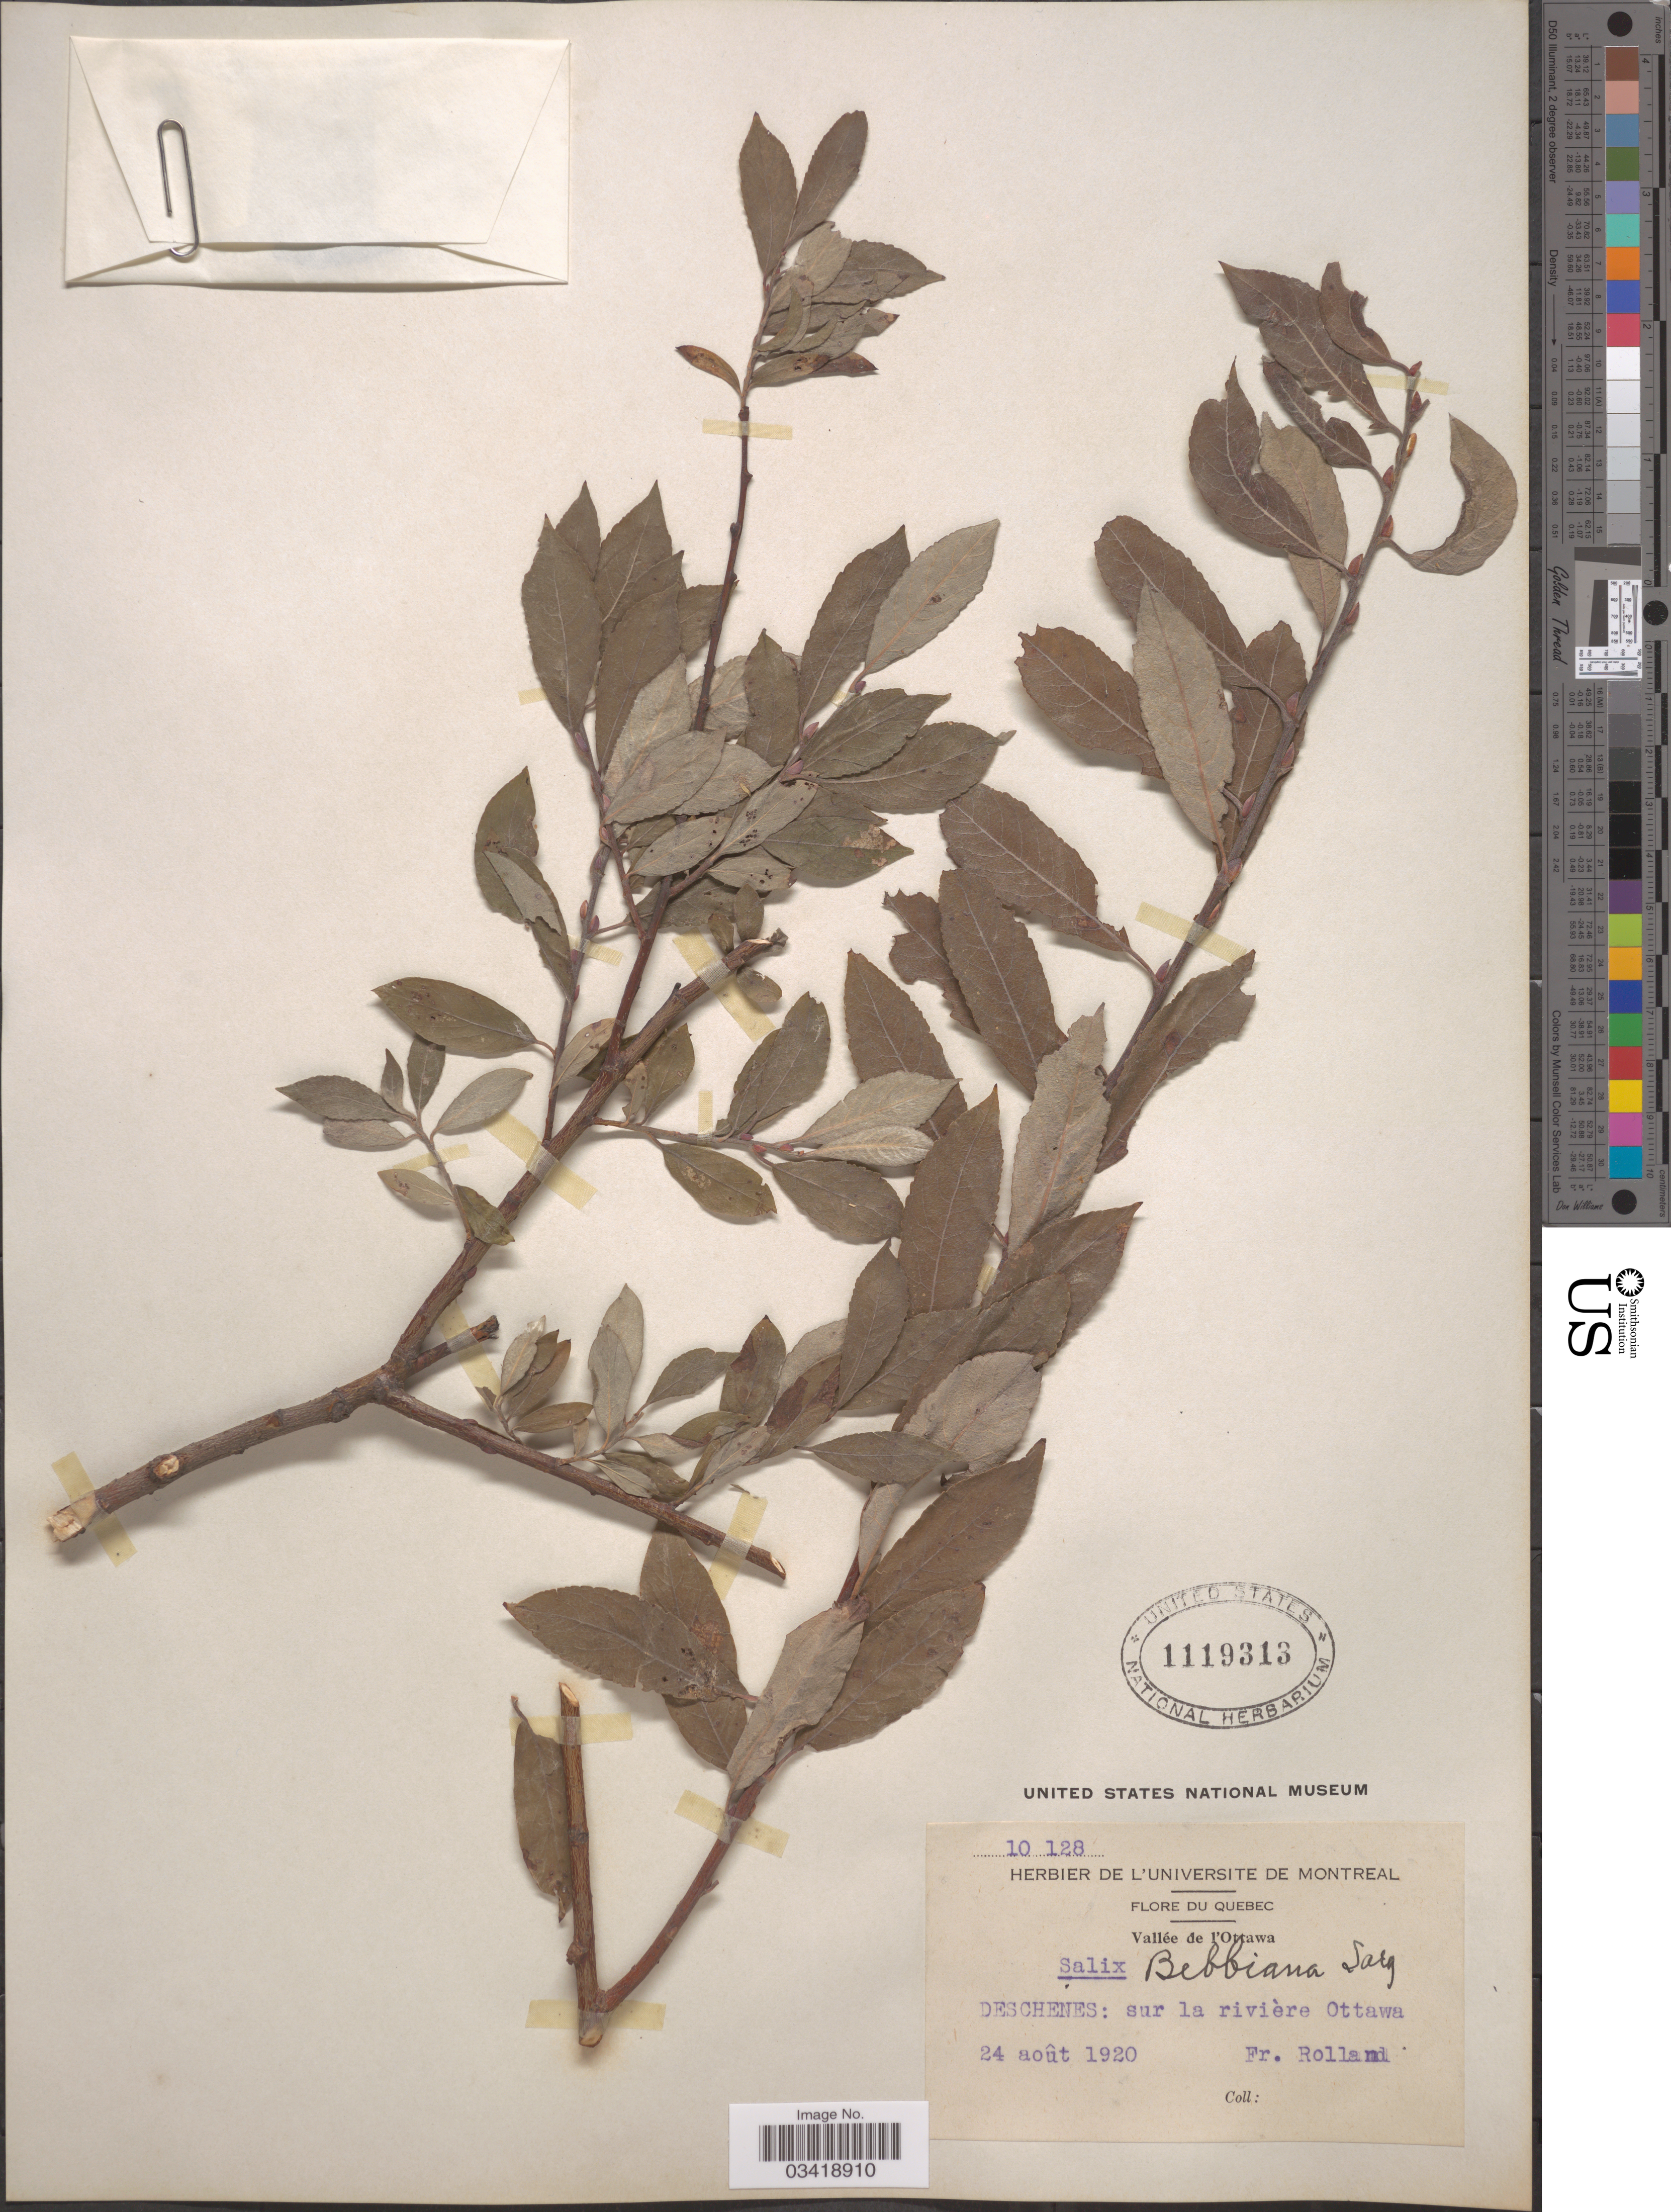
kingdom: Plantae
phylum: Tracheophyta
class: Magnoliopsida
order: Malpighiales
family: Salicaceae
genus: Salix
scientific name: Salix bebbiana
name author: Sarg.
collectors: F. Rolland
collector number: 10128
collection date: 1920-08-24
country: Canada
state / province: Quebec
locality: Vallée de l'Ottawa. Deschenes: sur la rivière Ottawa.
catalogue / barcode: US 1119313